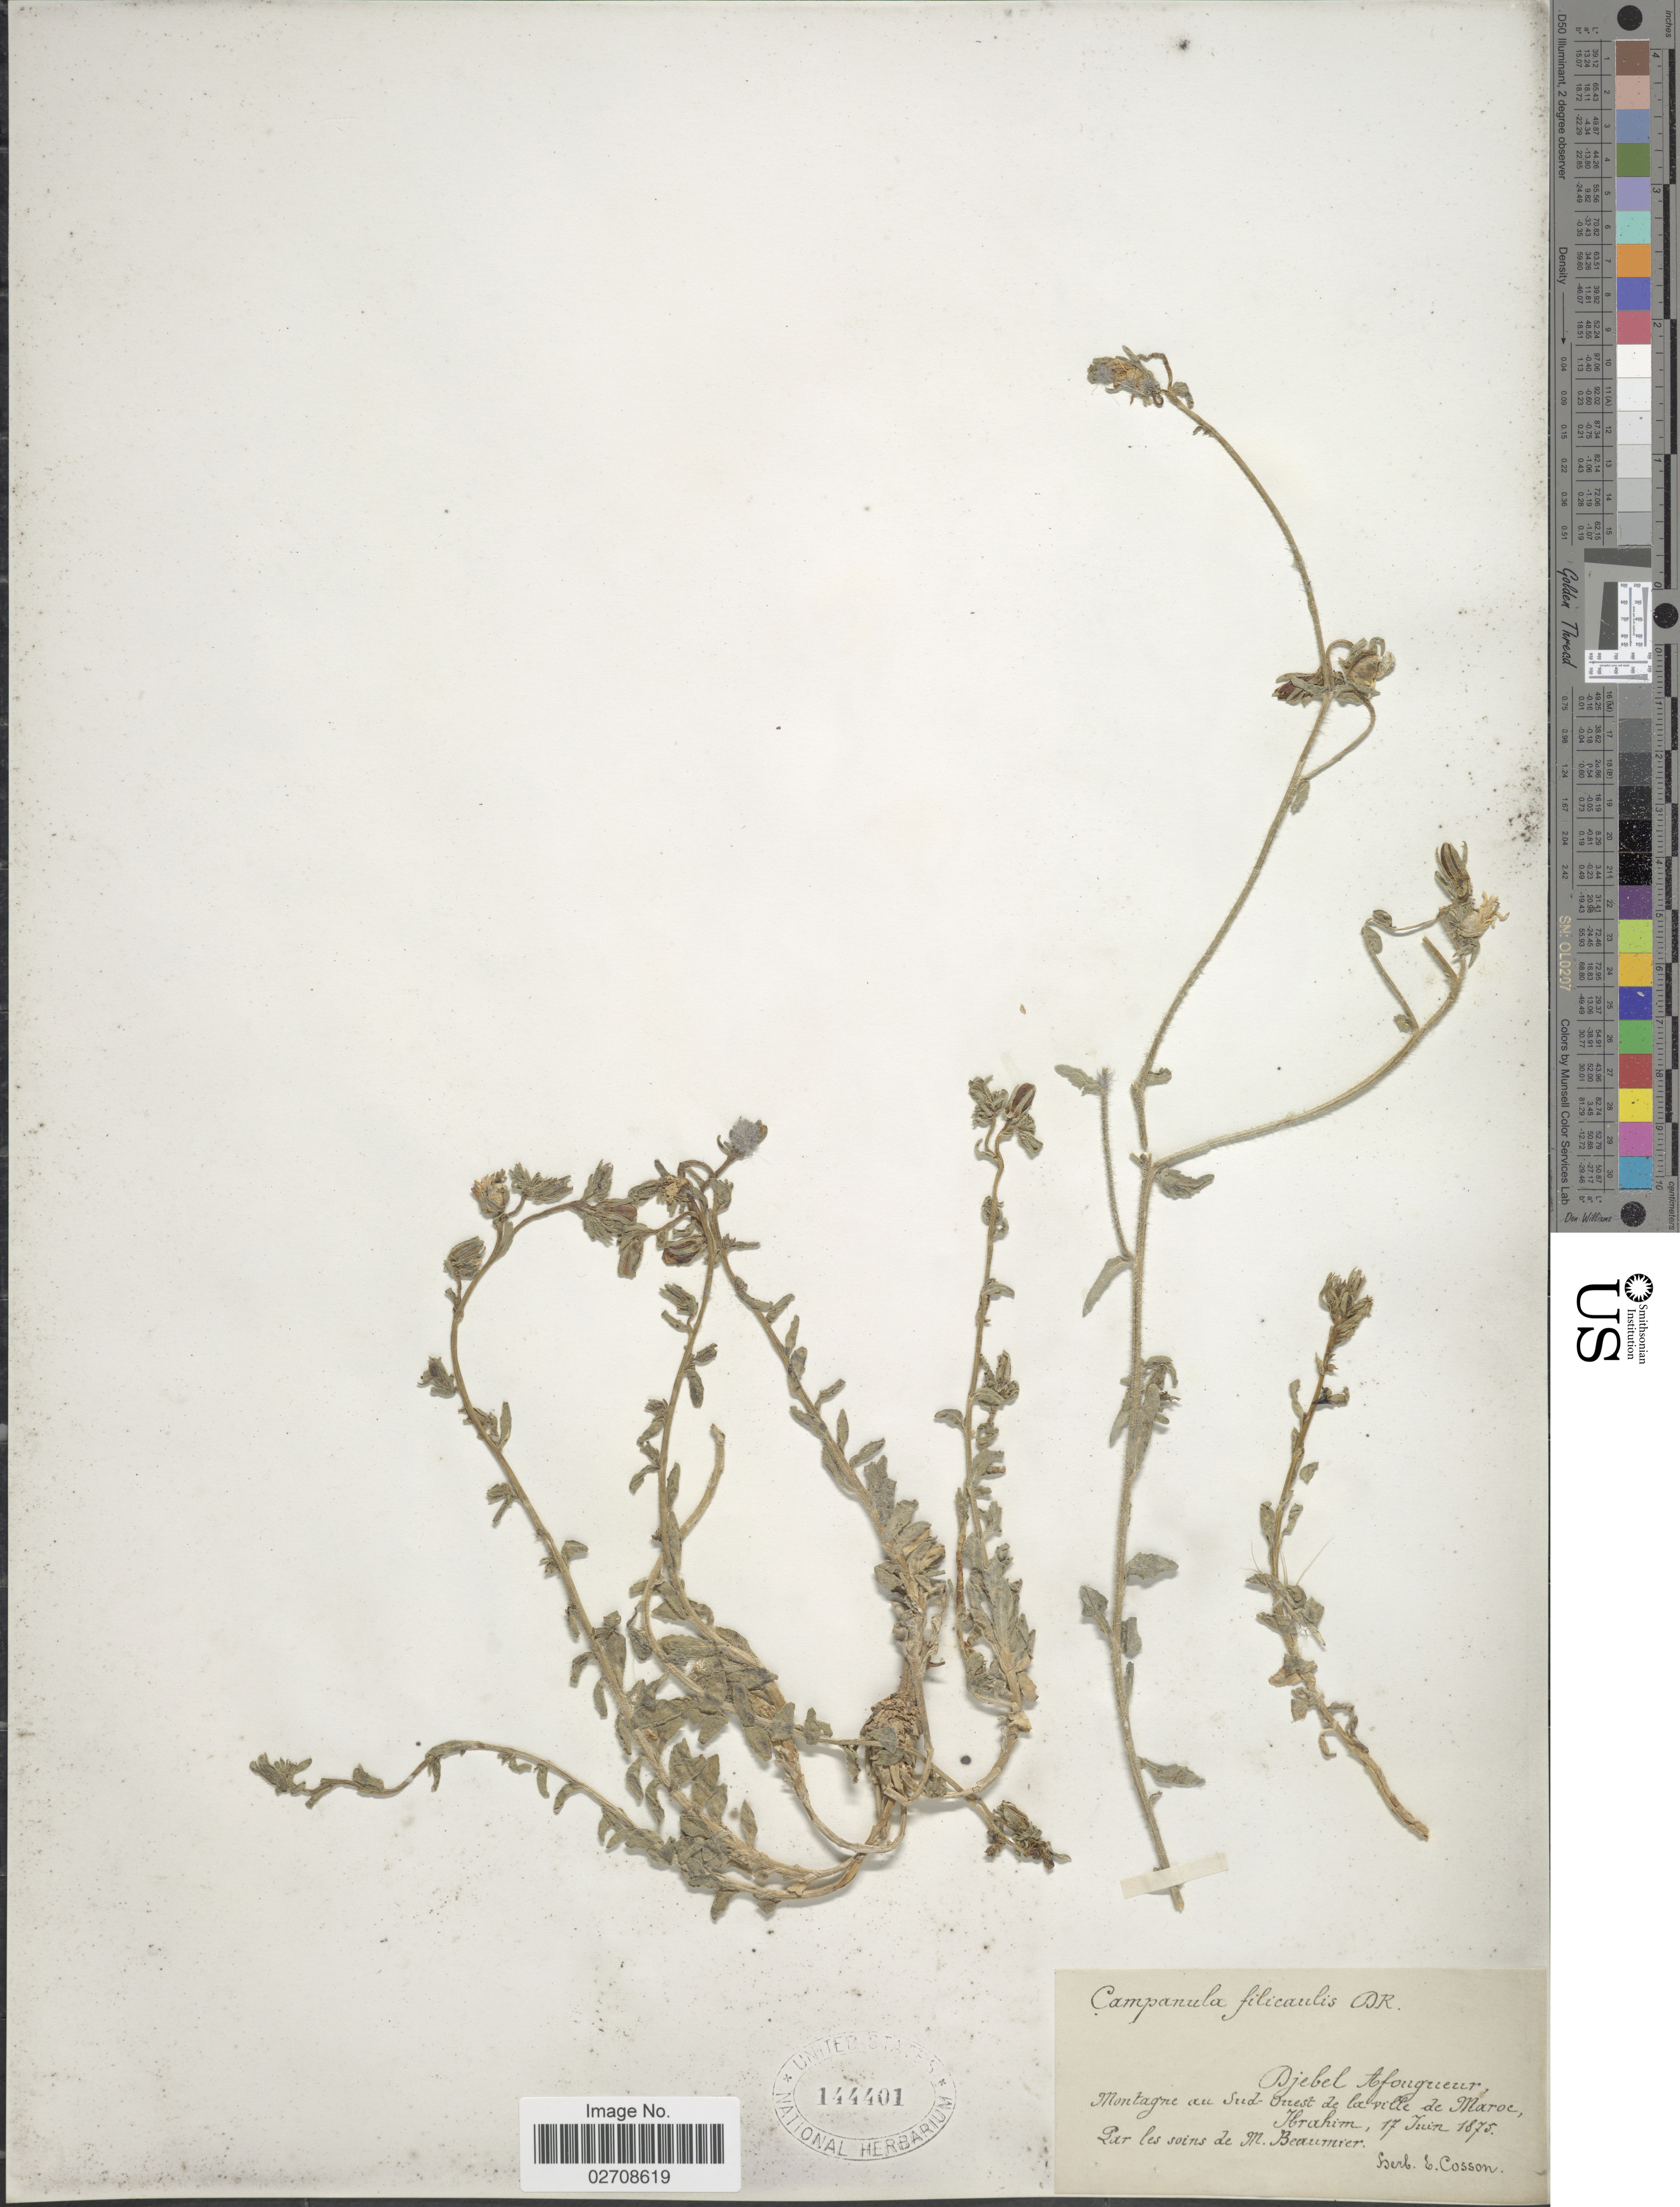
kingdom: Plantae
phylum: Tracheophyta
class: Magnoliopsida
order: Asterales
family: Campanulaceae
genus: Campanula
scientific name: Campanula filicaulis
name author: Durieu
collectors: -. Ibrahim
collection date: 1875-06-17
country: Morocco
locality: Djebel Afougueur, Montagne au Sud Ouest de la ville de Maroc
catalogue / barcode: US 144401